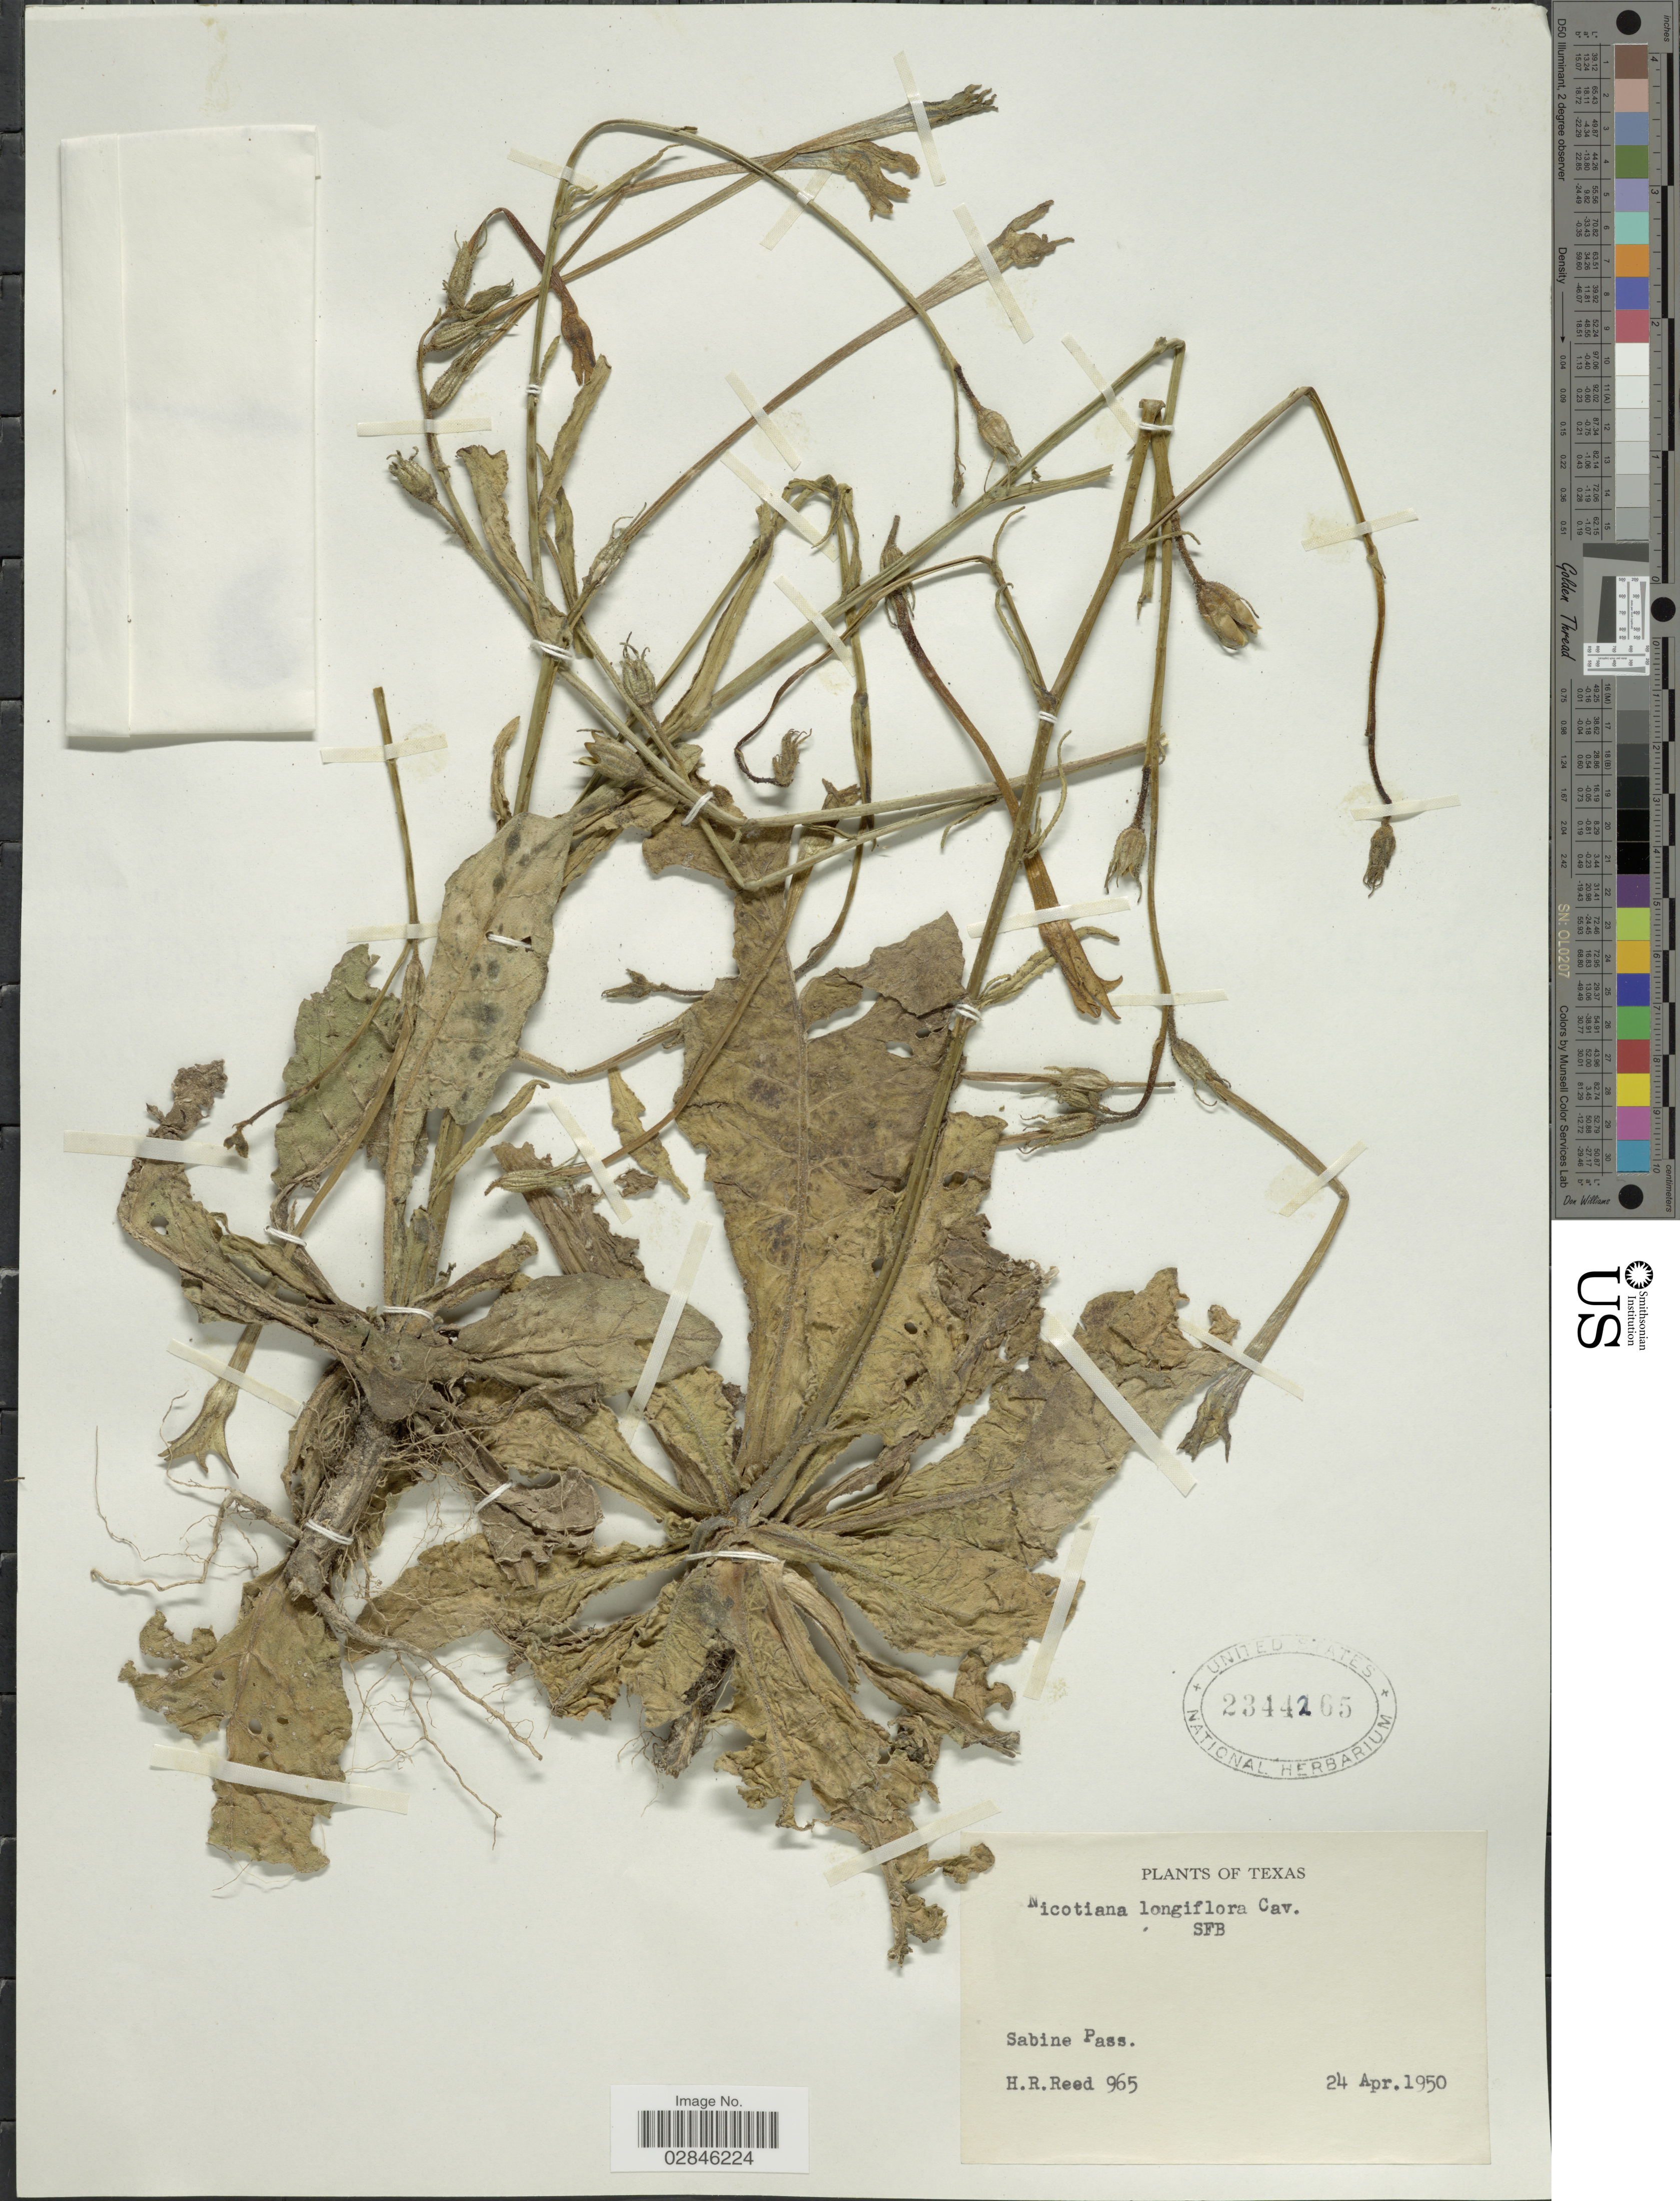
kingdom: Plantae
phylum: Tracheophyta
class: Magnoliopsida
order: Solanales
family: Solanaceae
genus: Nicotiana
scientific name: Nicotiana longiflora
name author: Cav.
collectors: H. Reed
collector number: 965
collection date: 1950-04-24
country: United States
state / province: Texas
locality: Sabine Pass.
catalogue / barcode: US 2344265